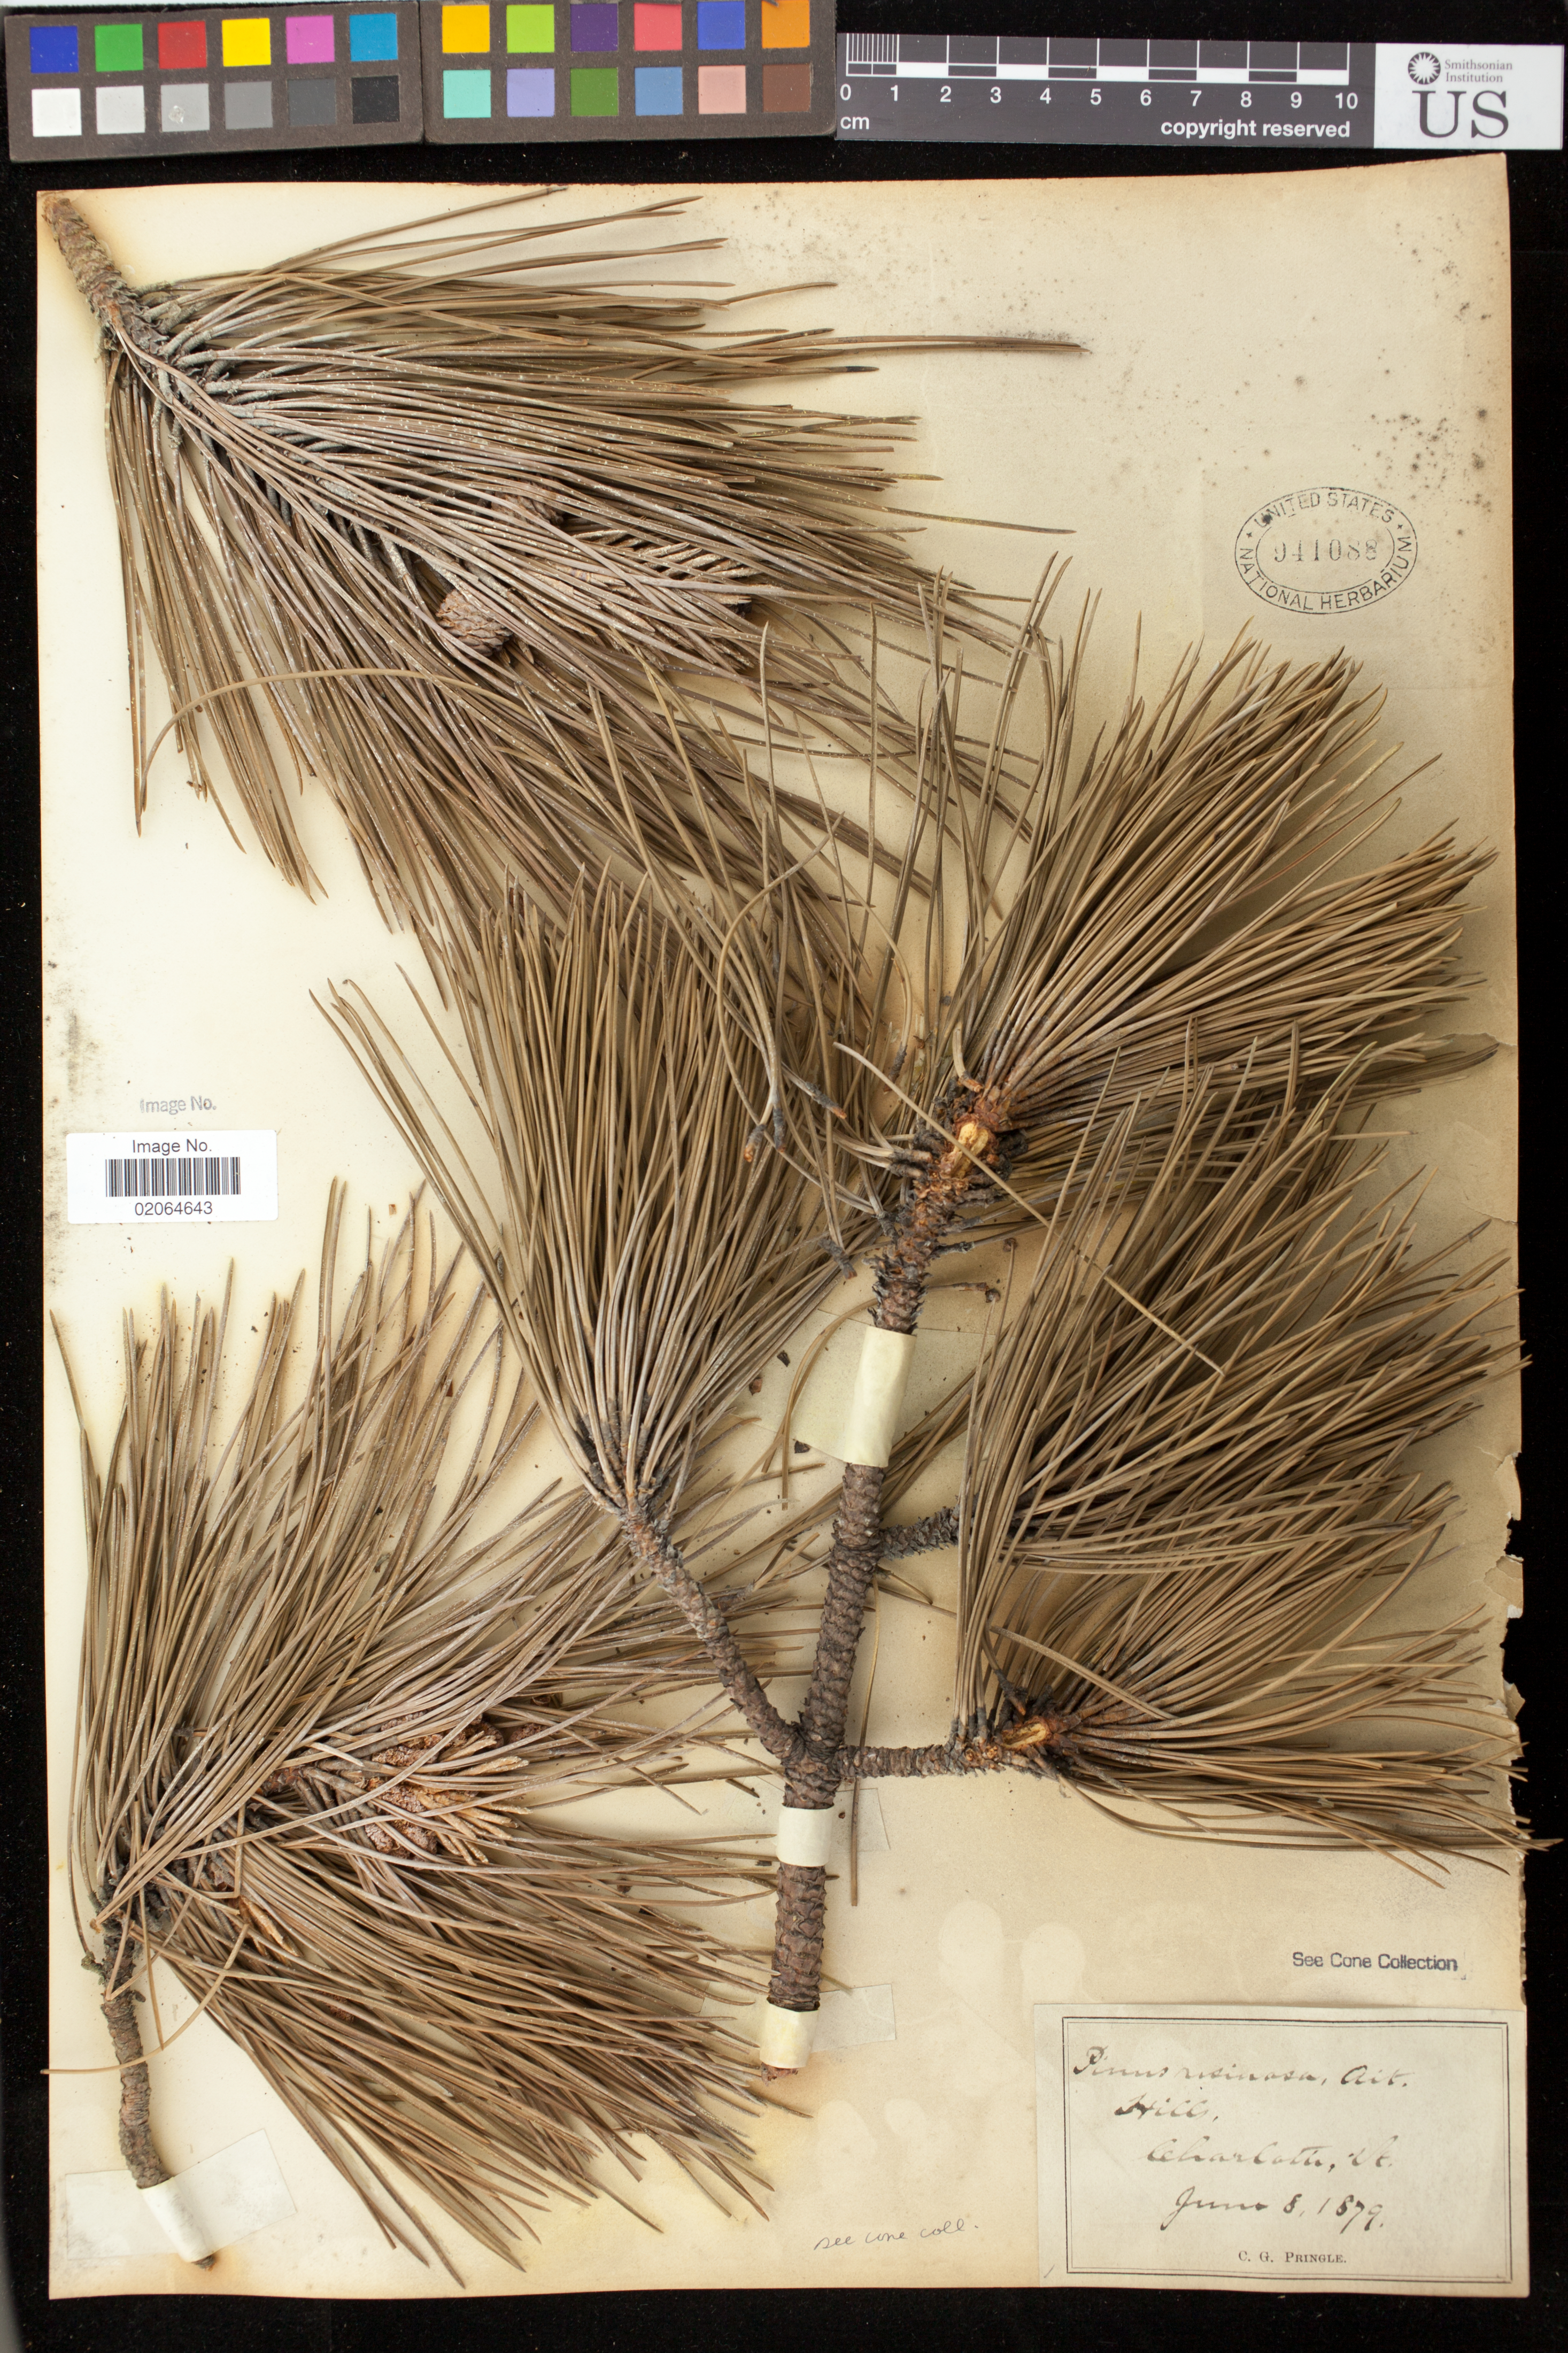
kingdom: Plantae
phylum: Tracheophyta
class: Pinopsida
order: Pinales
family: Pinaceae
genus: Pinus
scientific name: Pinus resinosa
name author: Aiton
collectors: C. G. Pringle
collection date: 1879-06-08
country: United States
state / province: Vermont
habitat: hills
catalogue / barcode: US 941088